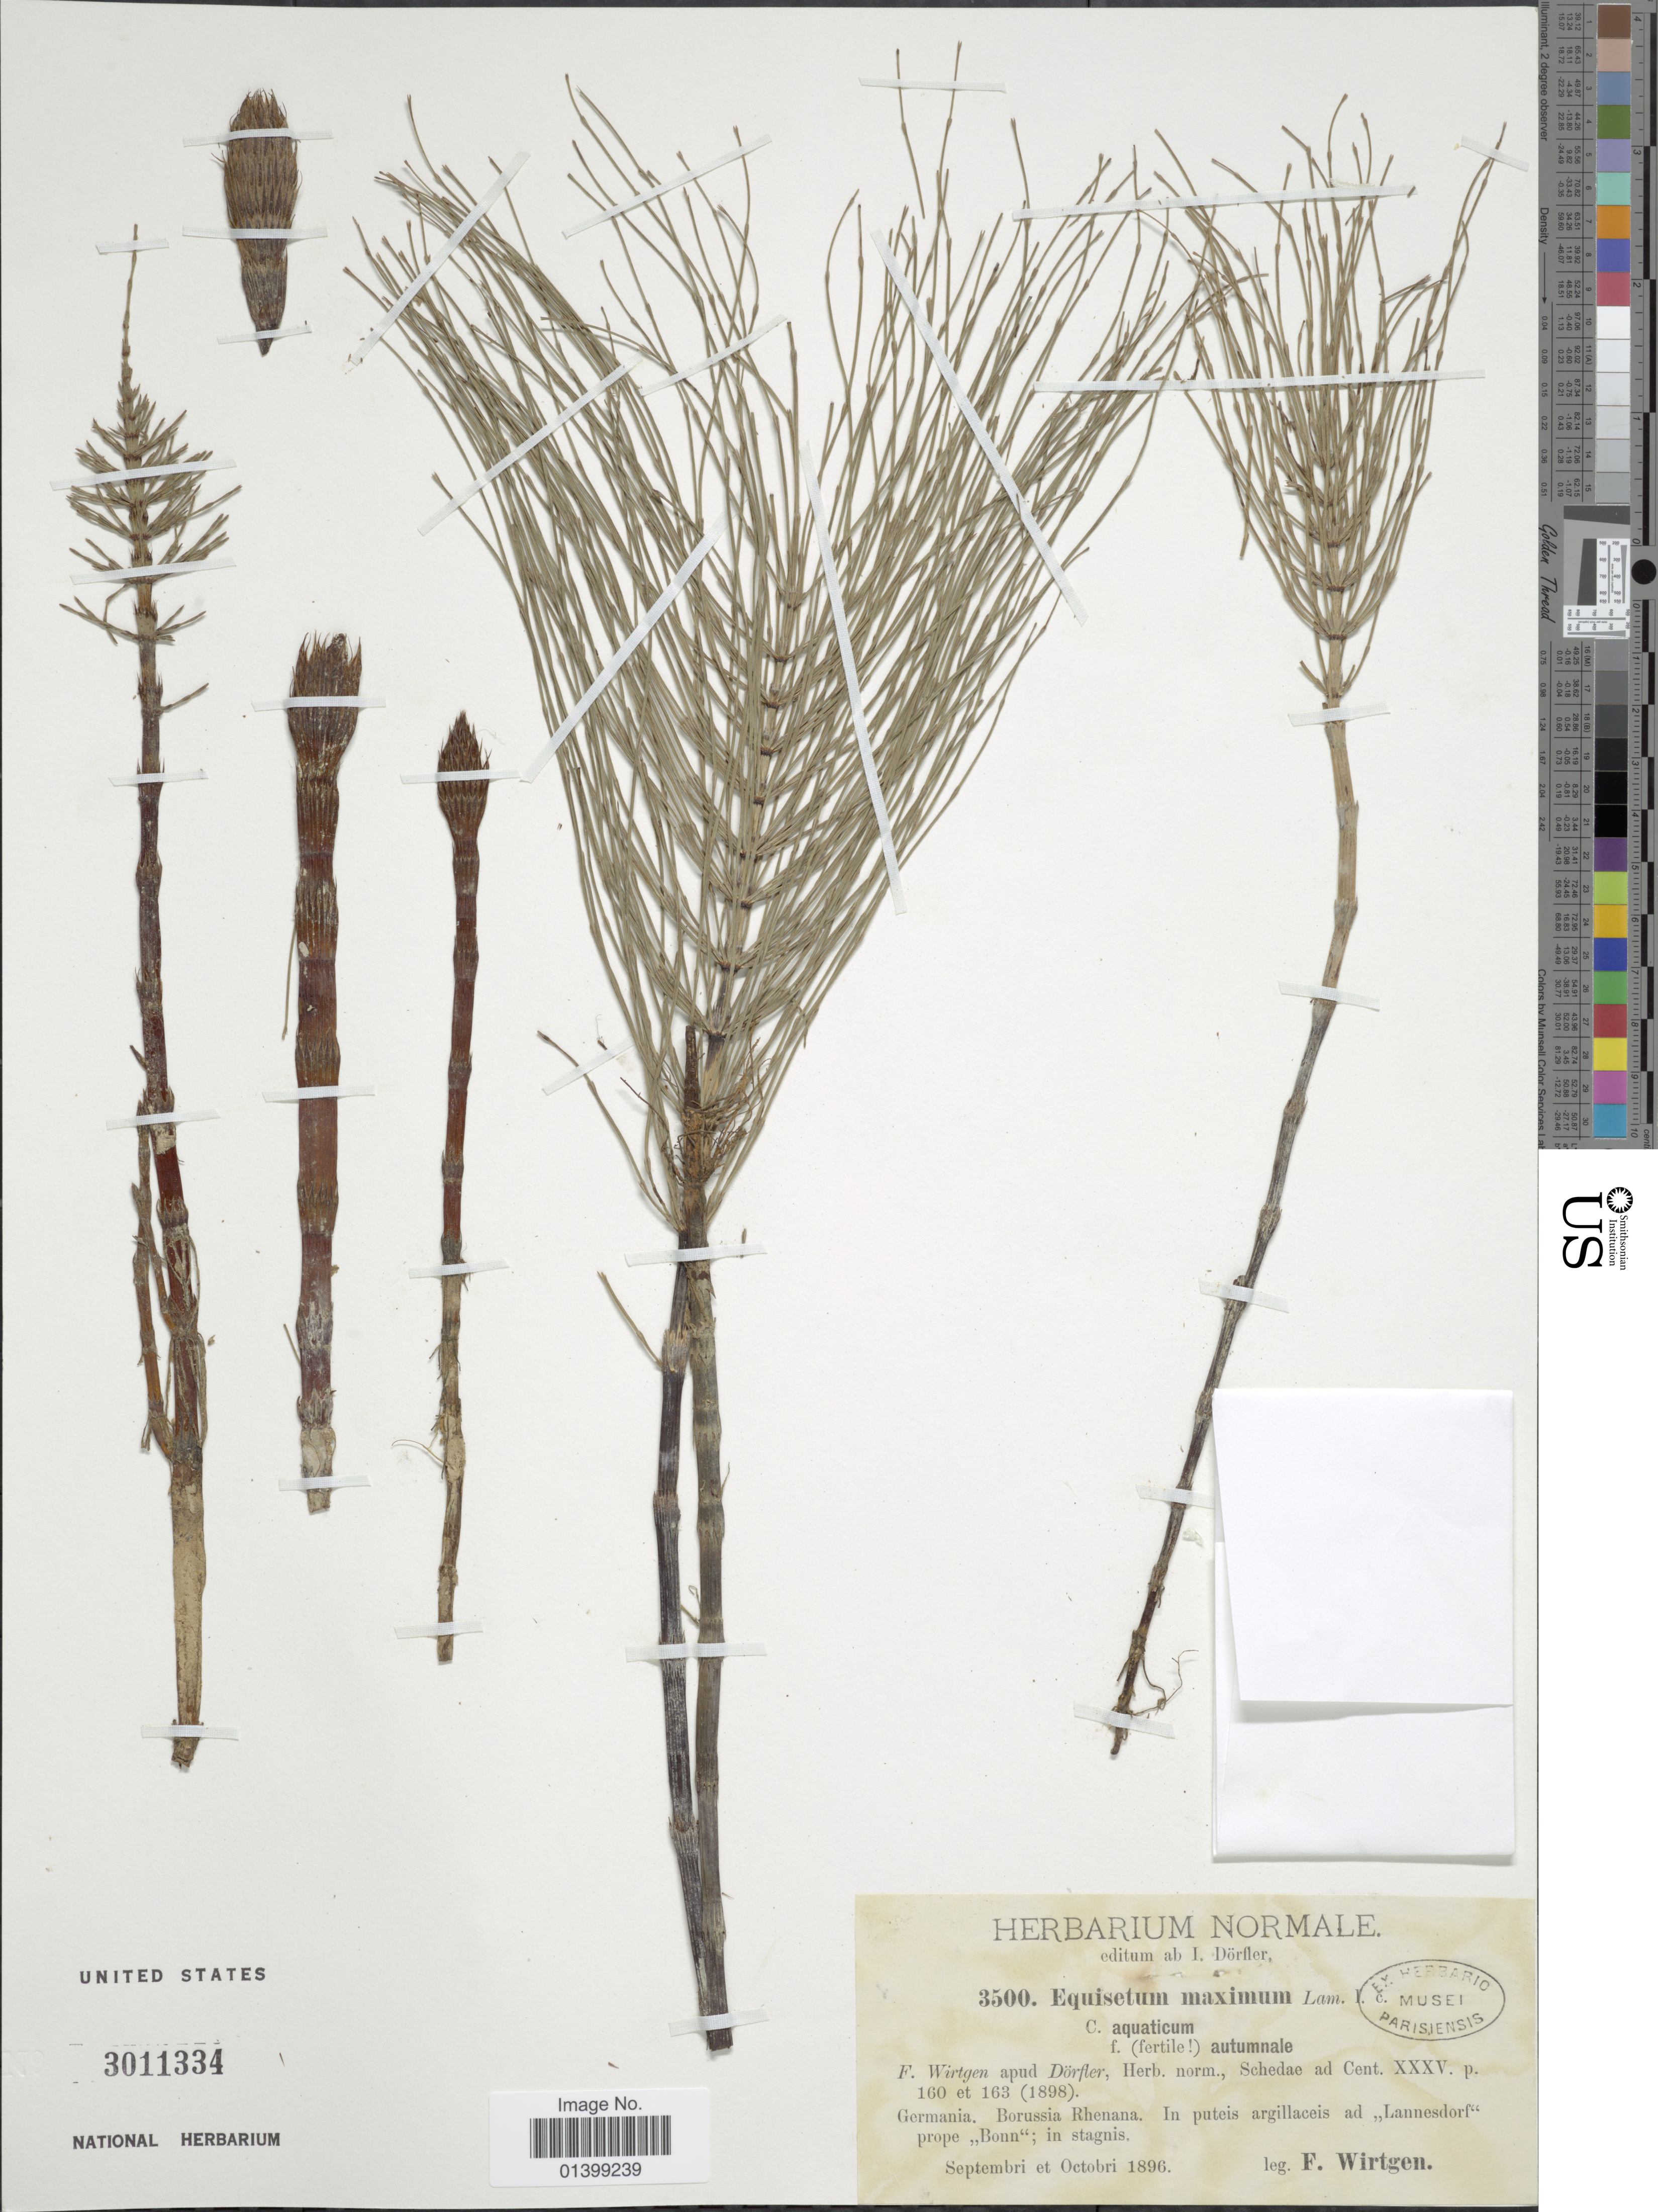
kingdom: Plantae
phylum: Tracheophyta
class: Polypodiopsida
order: Equisetales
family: Equisetaceae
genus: Equisetum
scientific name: Equisetum telmateia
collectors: F. Wirtgen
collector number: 3500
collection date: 1896-09/1896-10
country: Germany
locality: Borussia Rhenana, In puteis argillaceis ad ,,Lannesdorf' prope ,,Bonn'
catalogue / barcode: US 3011334